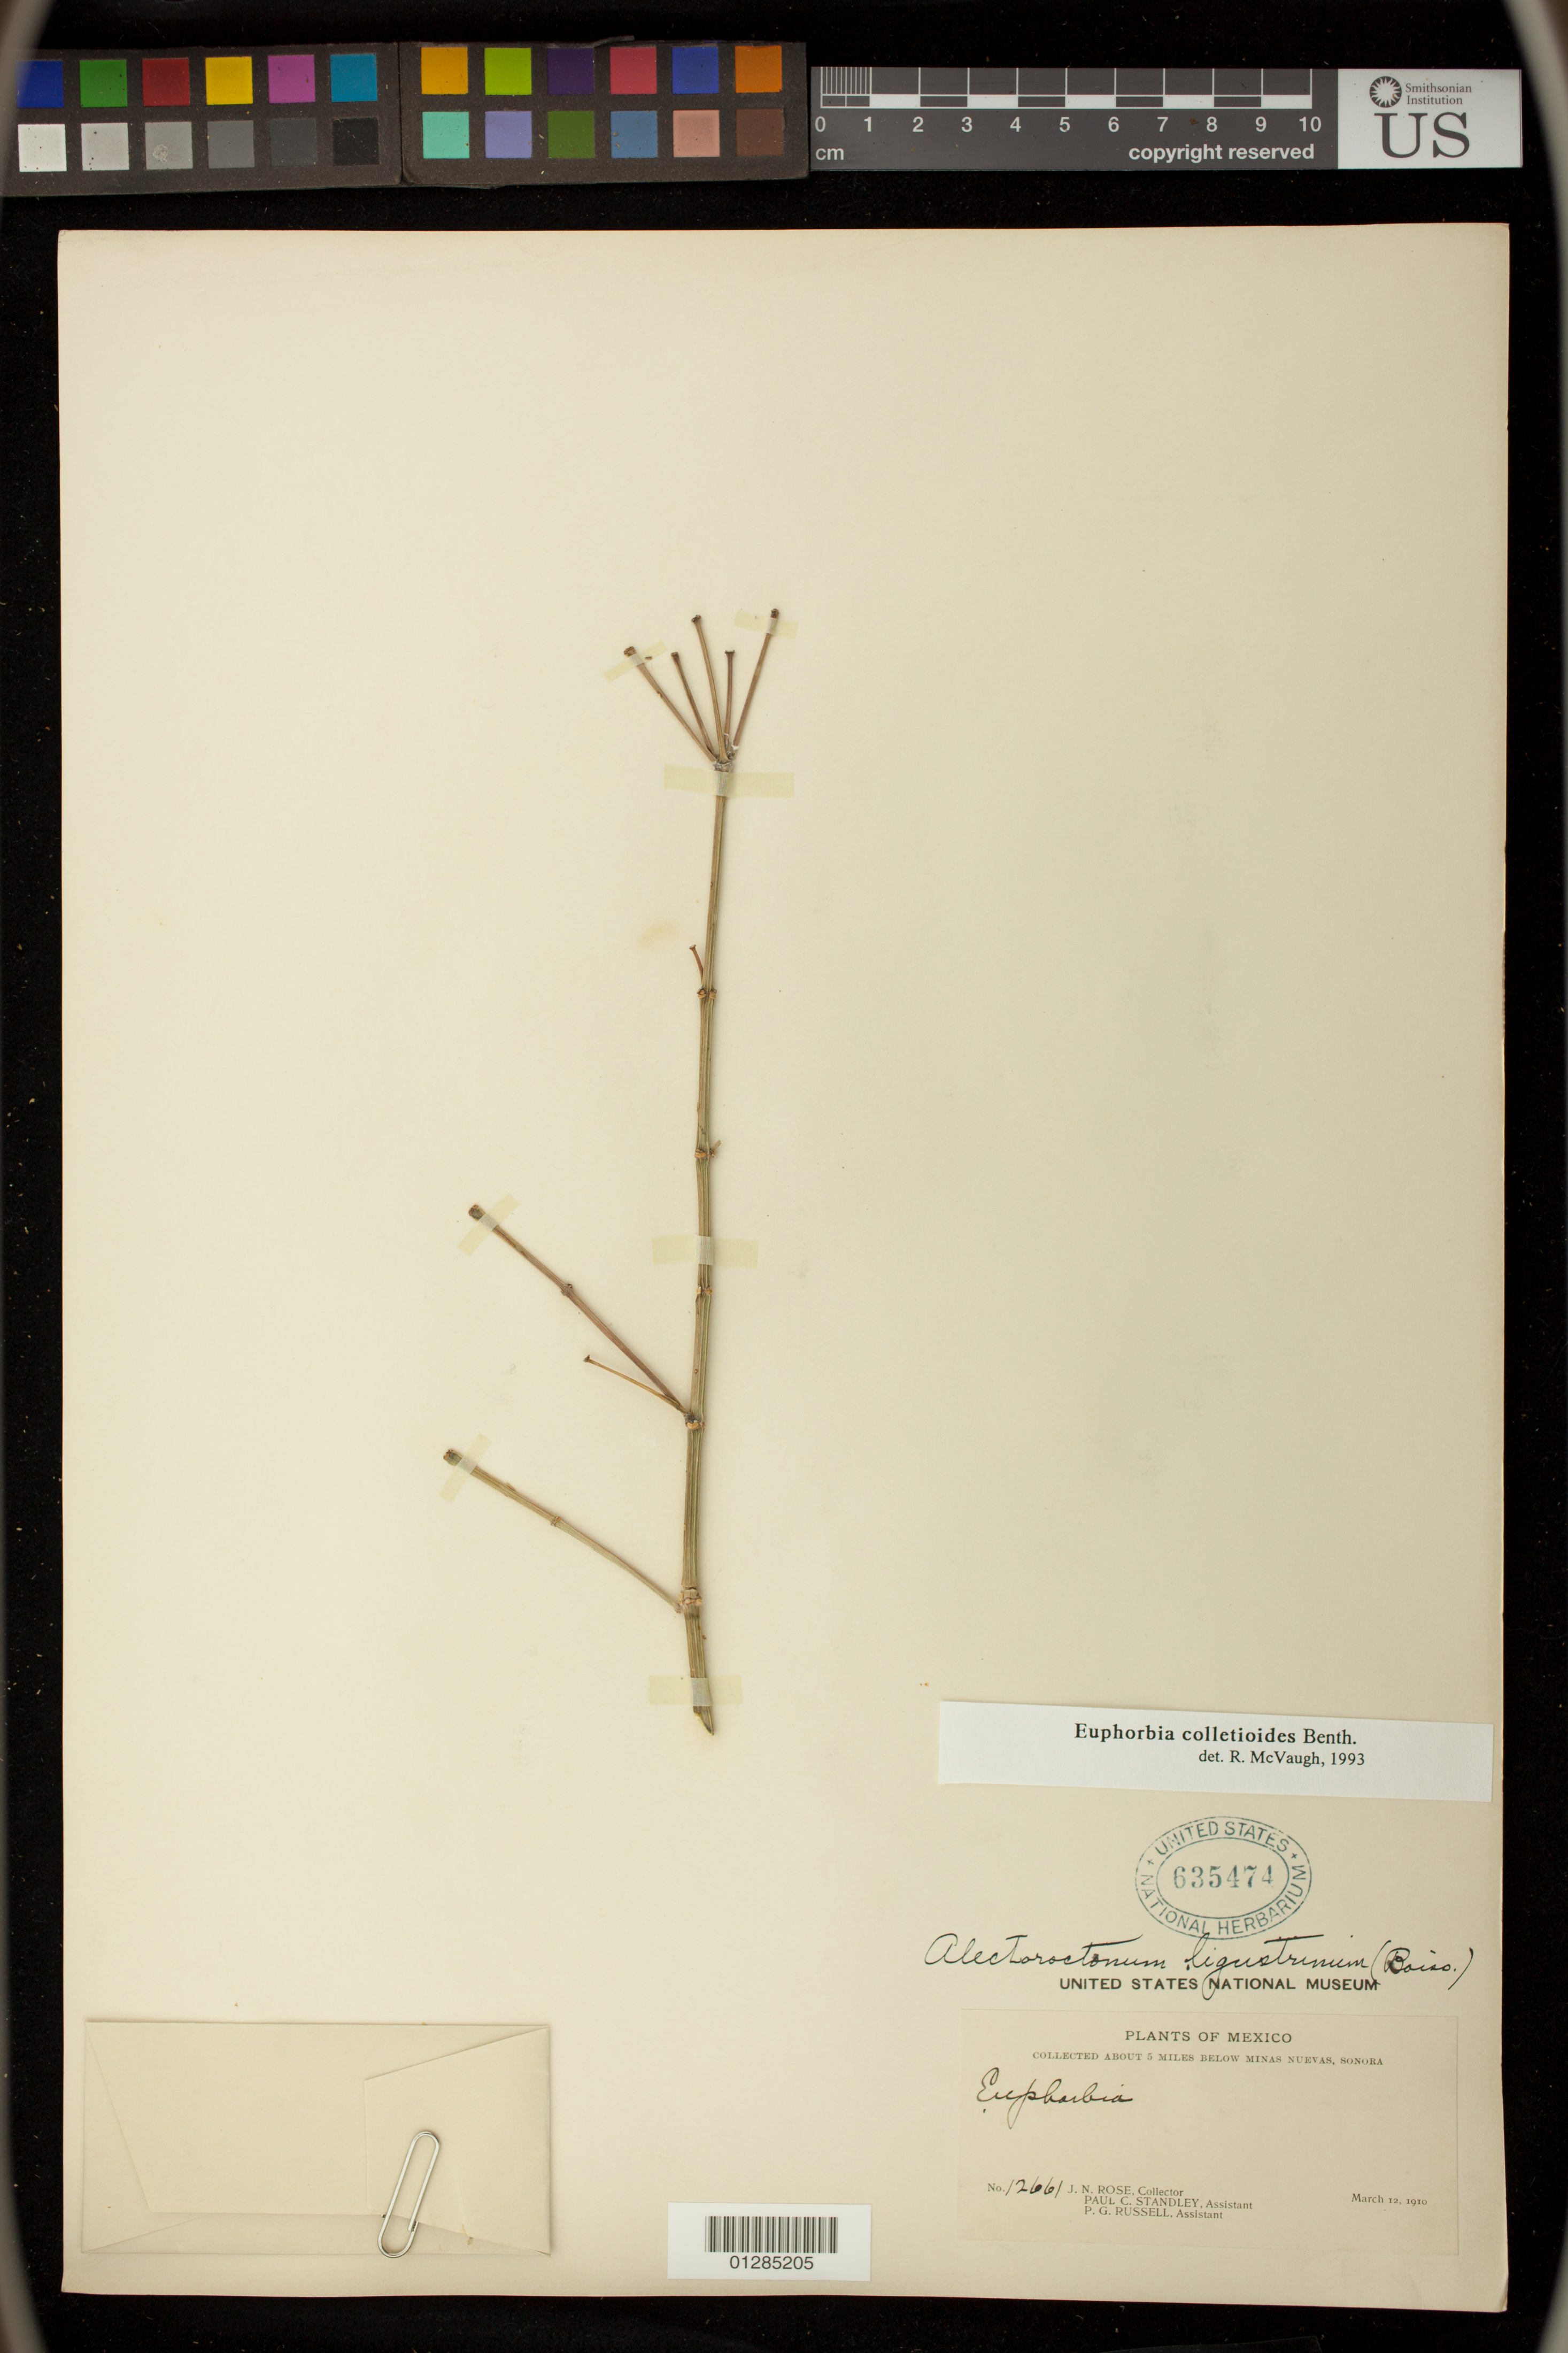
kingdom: Plantae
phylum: Tracheophyta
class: Magnoliopsida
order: Malpighiales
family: Euphorbiaceae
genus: Euphorbia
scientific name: Euphorbia colletioides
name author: Benth.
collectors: J. N. Rose, P. C. Standley & P. G. Russell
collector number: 12661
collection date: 1910-03-12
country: Mexico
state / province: Sonora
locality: About 5 miles below Minas Nuevas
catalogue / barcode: US 635474